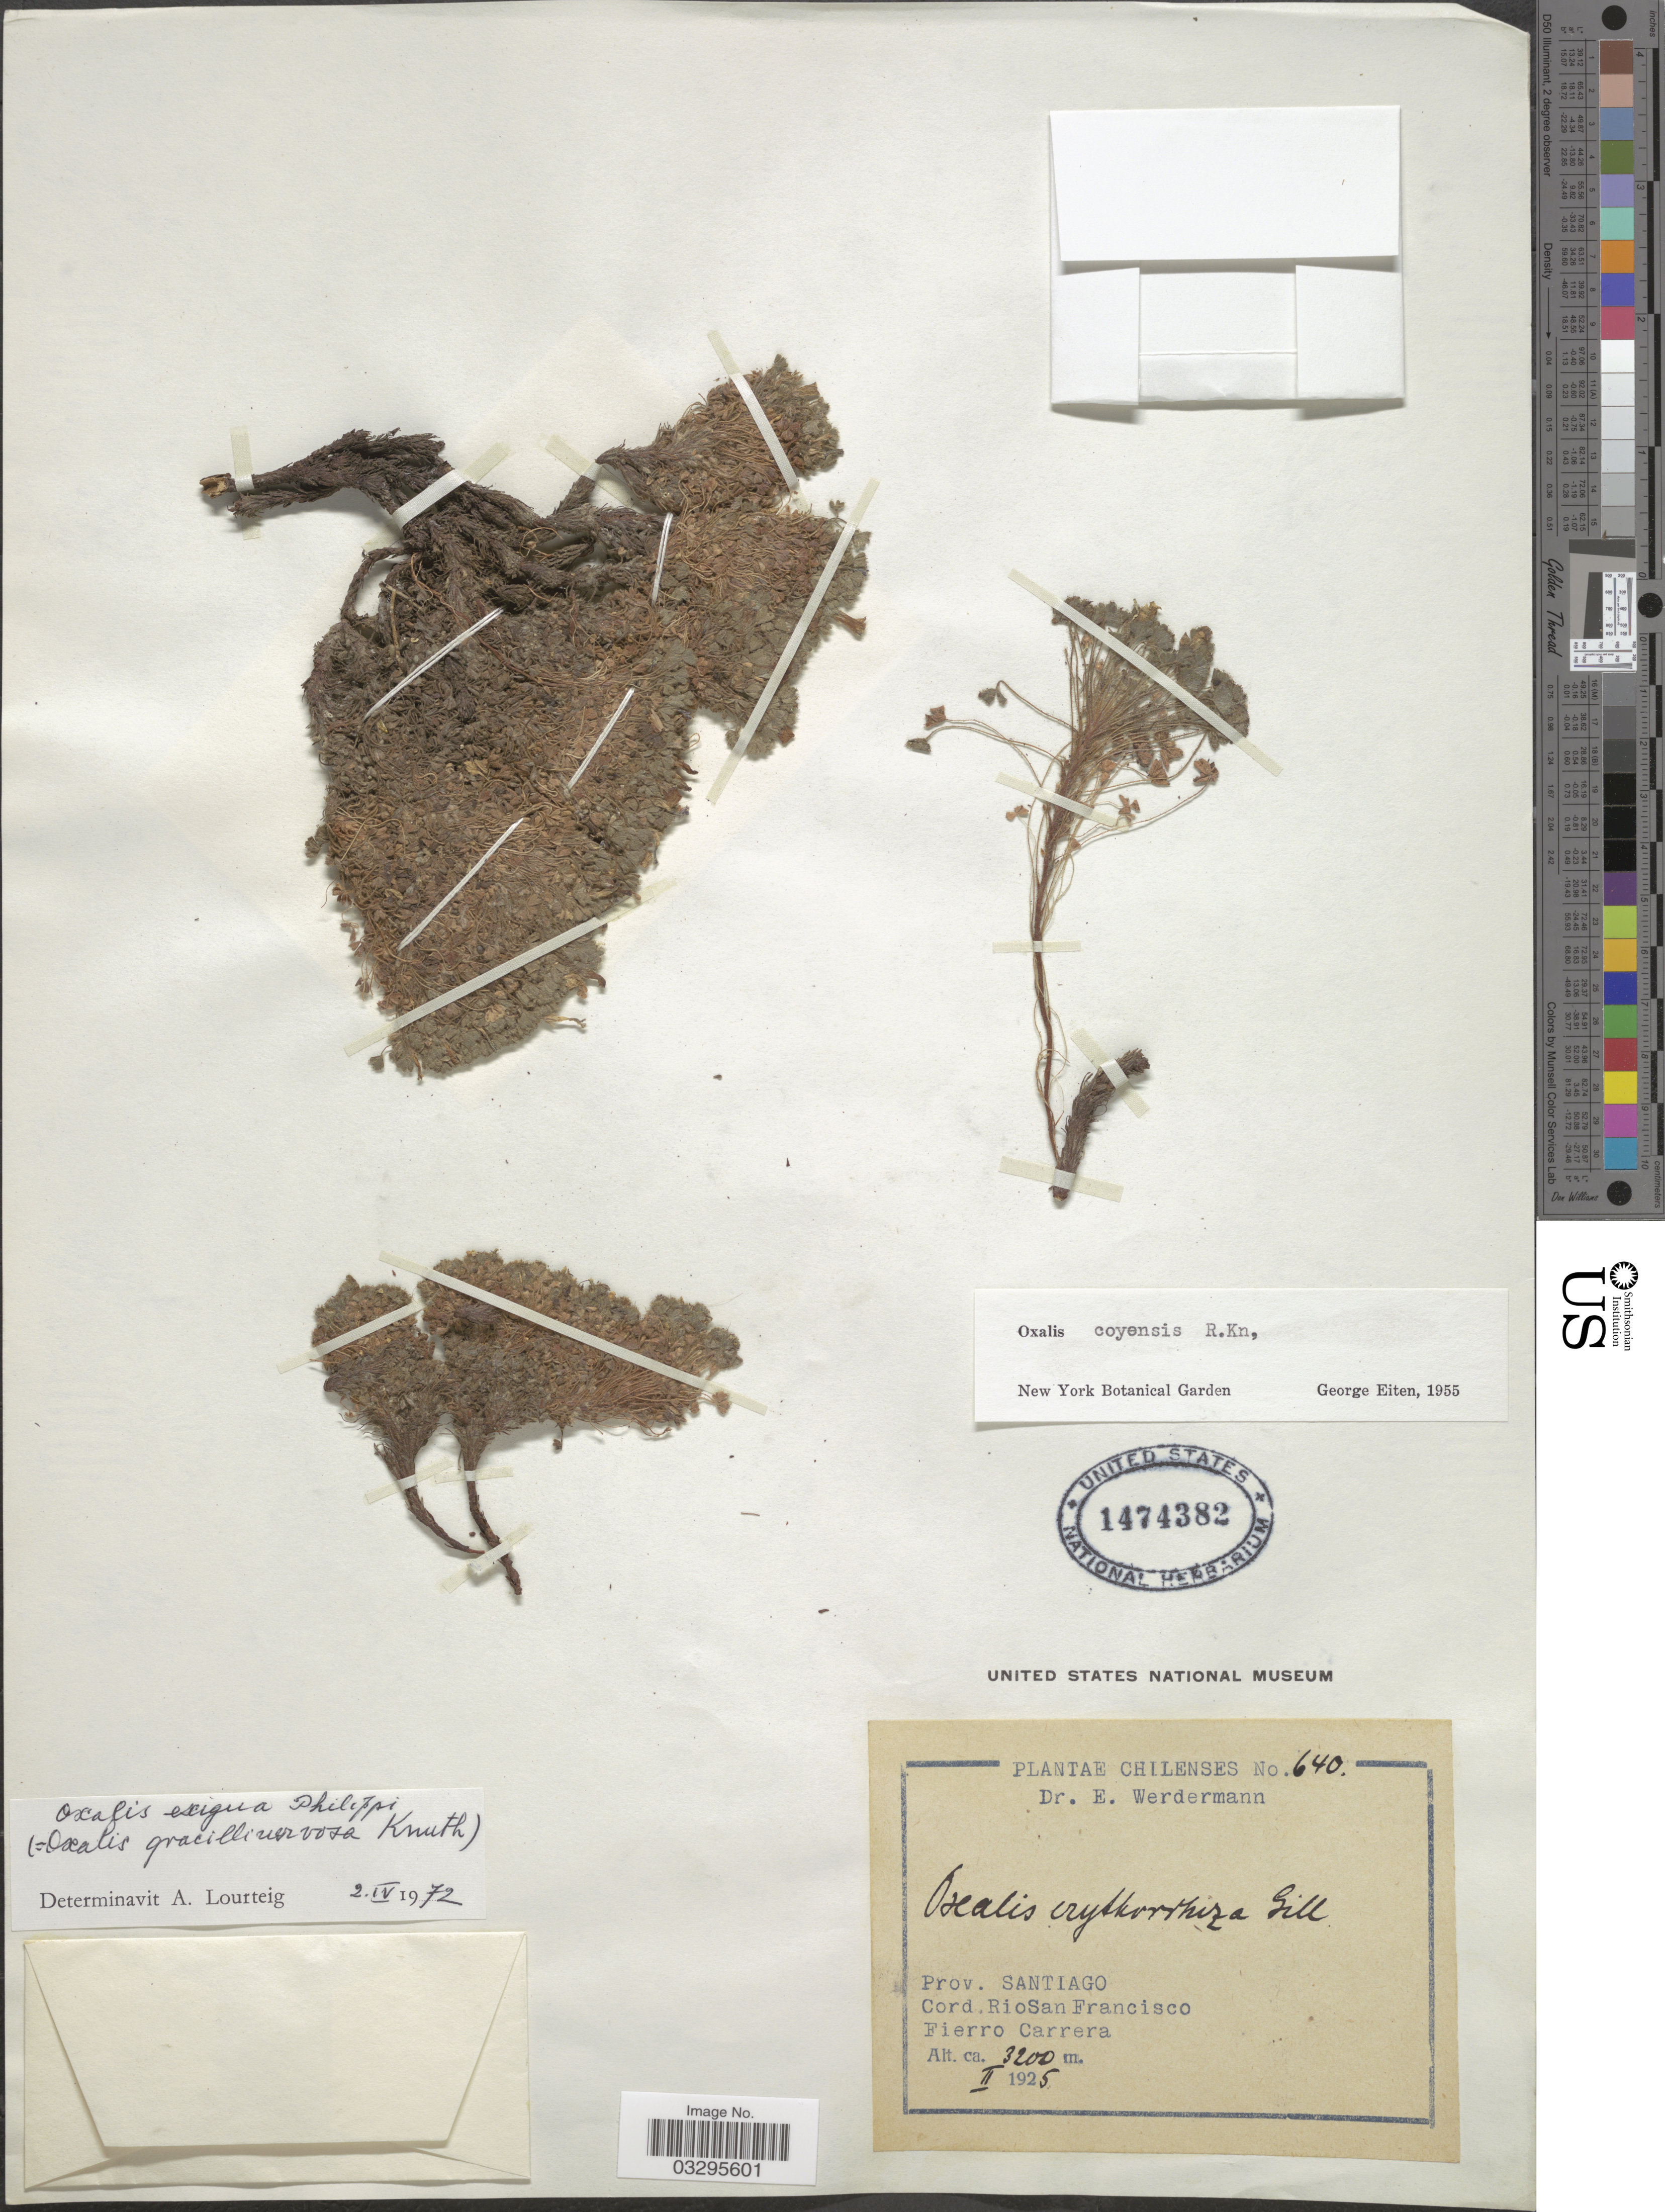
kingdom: Plantae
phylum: Tracheophyta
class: Magnoliopsida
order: Oxalidales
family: Oxalidaceae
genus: Oxalis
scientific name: Oxalis hypsophila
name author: Phil.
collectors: E. Werdermann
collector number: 640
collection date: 1925-02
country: Chile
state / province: Región Metropolitana (RM)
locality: Prov. Santiago, Cord. RioSan Francisco, Fierro Carrera.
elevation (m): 3200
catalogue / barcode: US 1474382